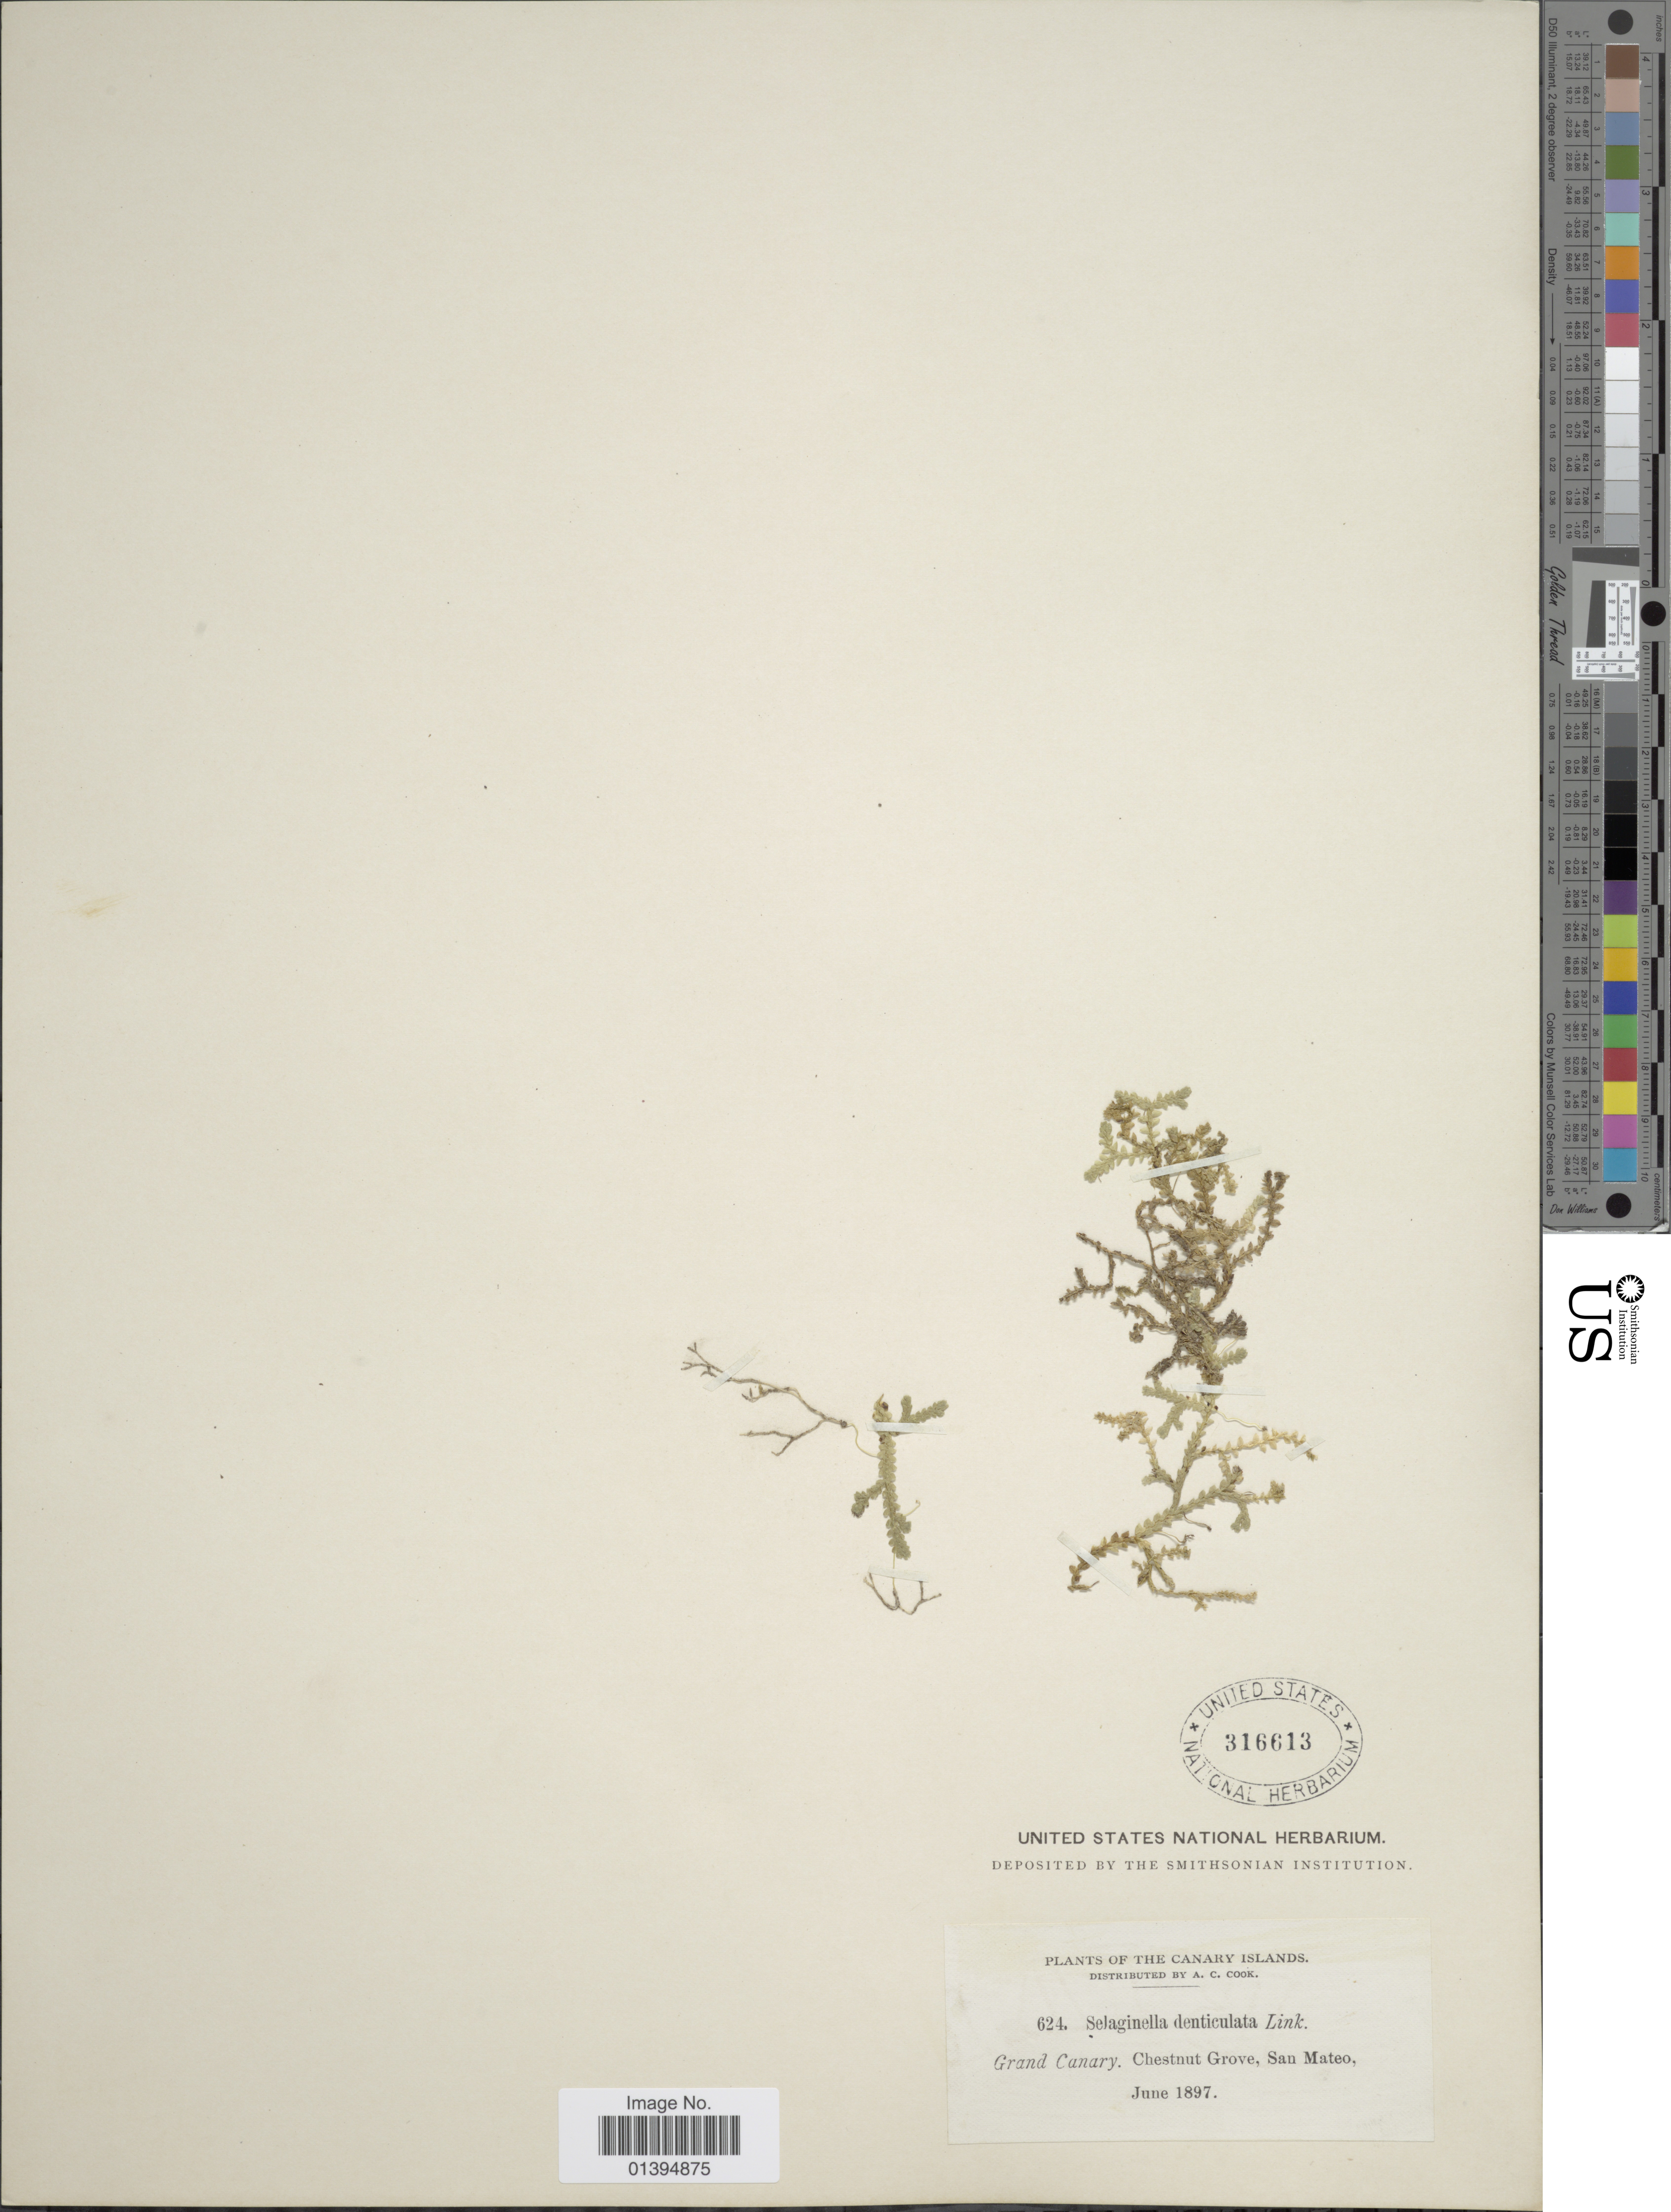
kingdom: Plantae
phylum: Tracheophyta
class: Lycopodiopsida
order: Selaginellales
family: Selaginellaceae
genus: Selaginella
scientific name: Selaginella denticulata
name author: (L.) Spring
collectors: Alice C. Cook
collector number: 624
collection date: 1897-06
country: Spain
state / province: Canarias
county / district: Las Palmas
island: Grand Canary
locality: Canary Islands, Grand Canaria, Chestnut Grove, San Mateo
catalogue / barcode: US 316613